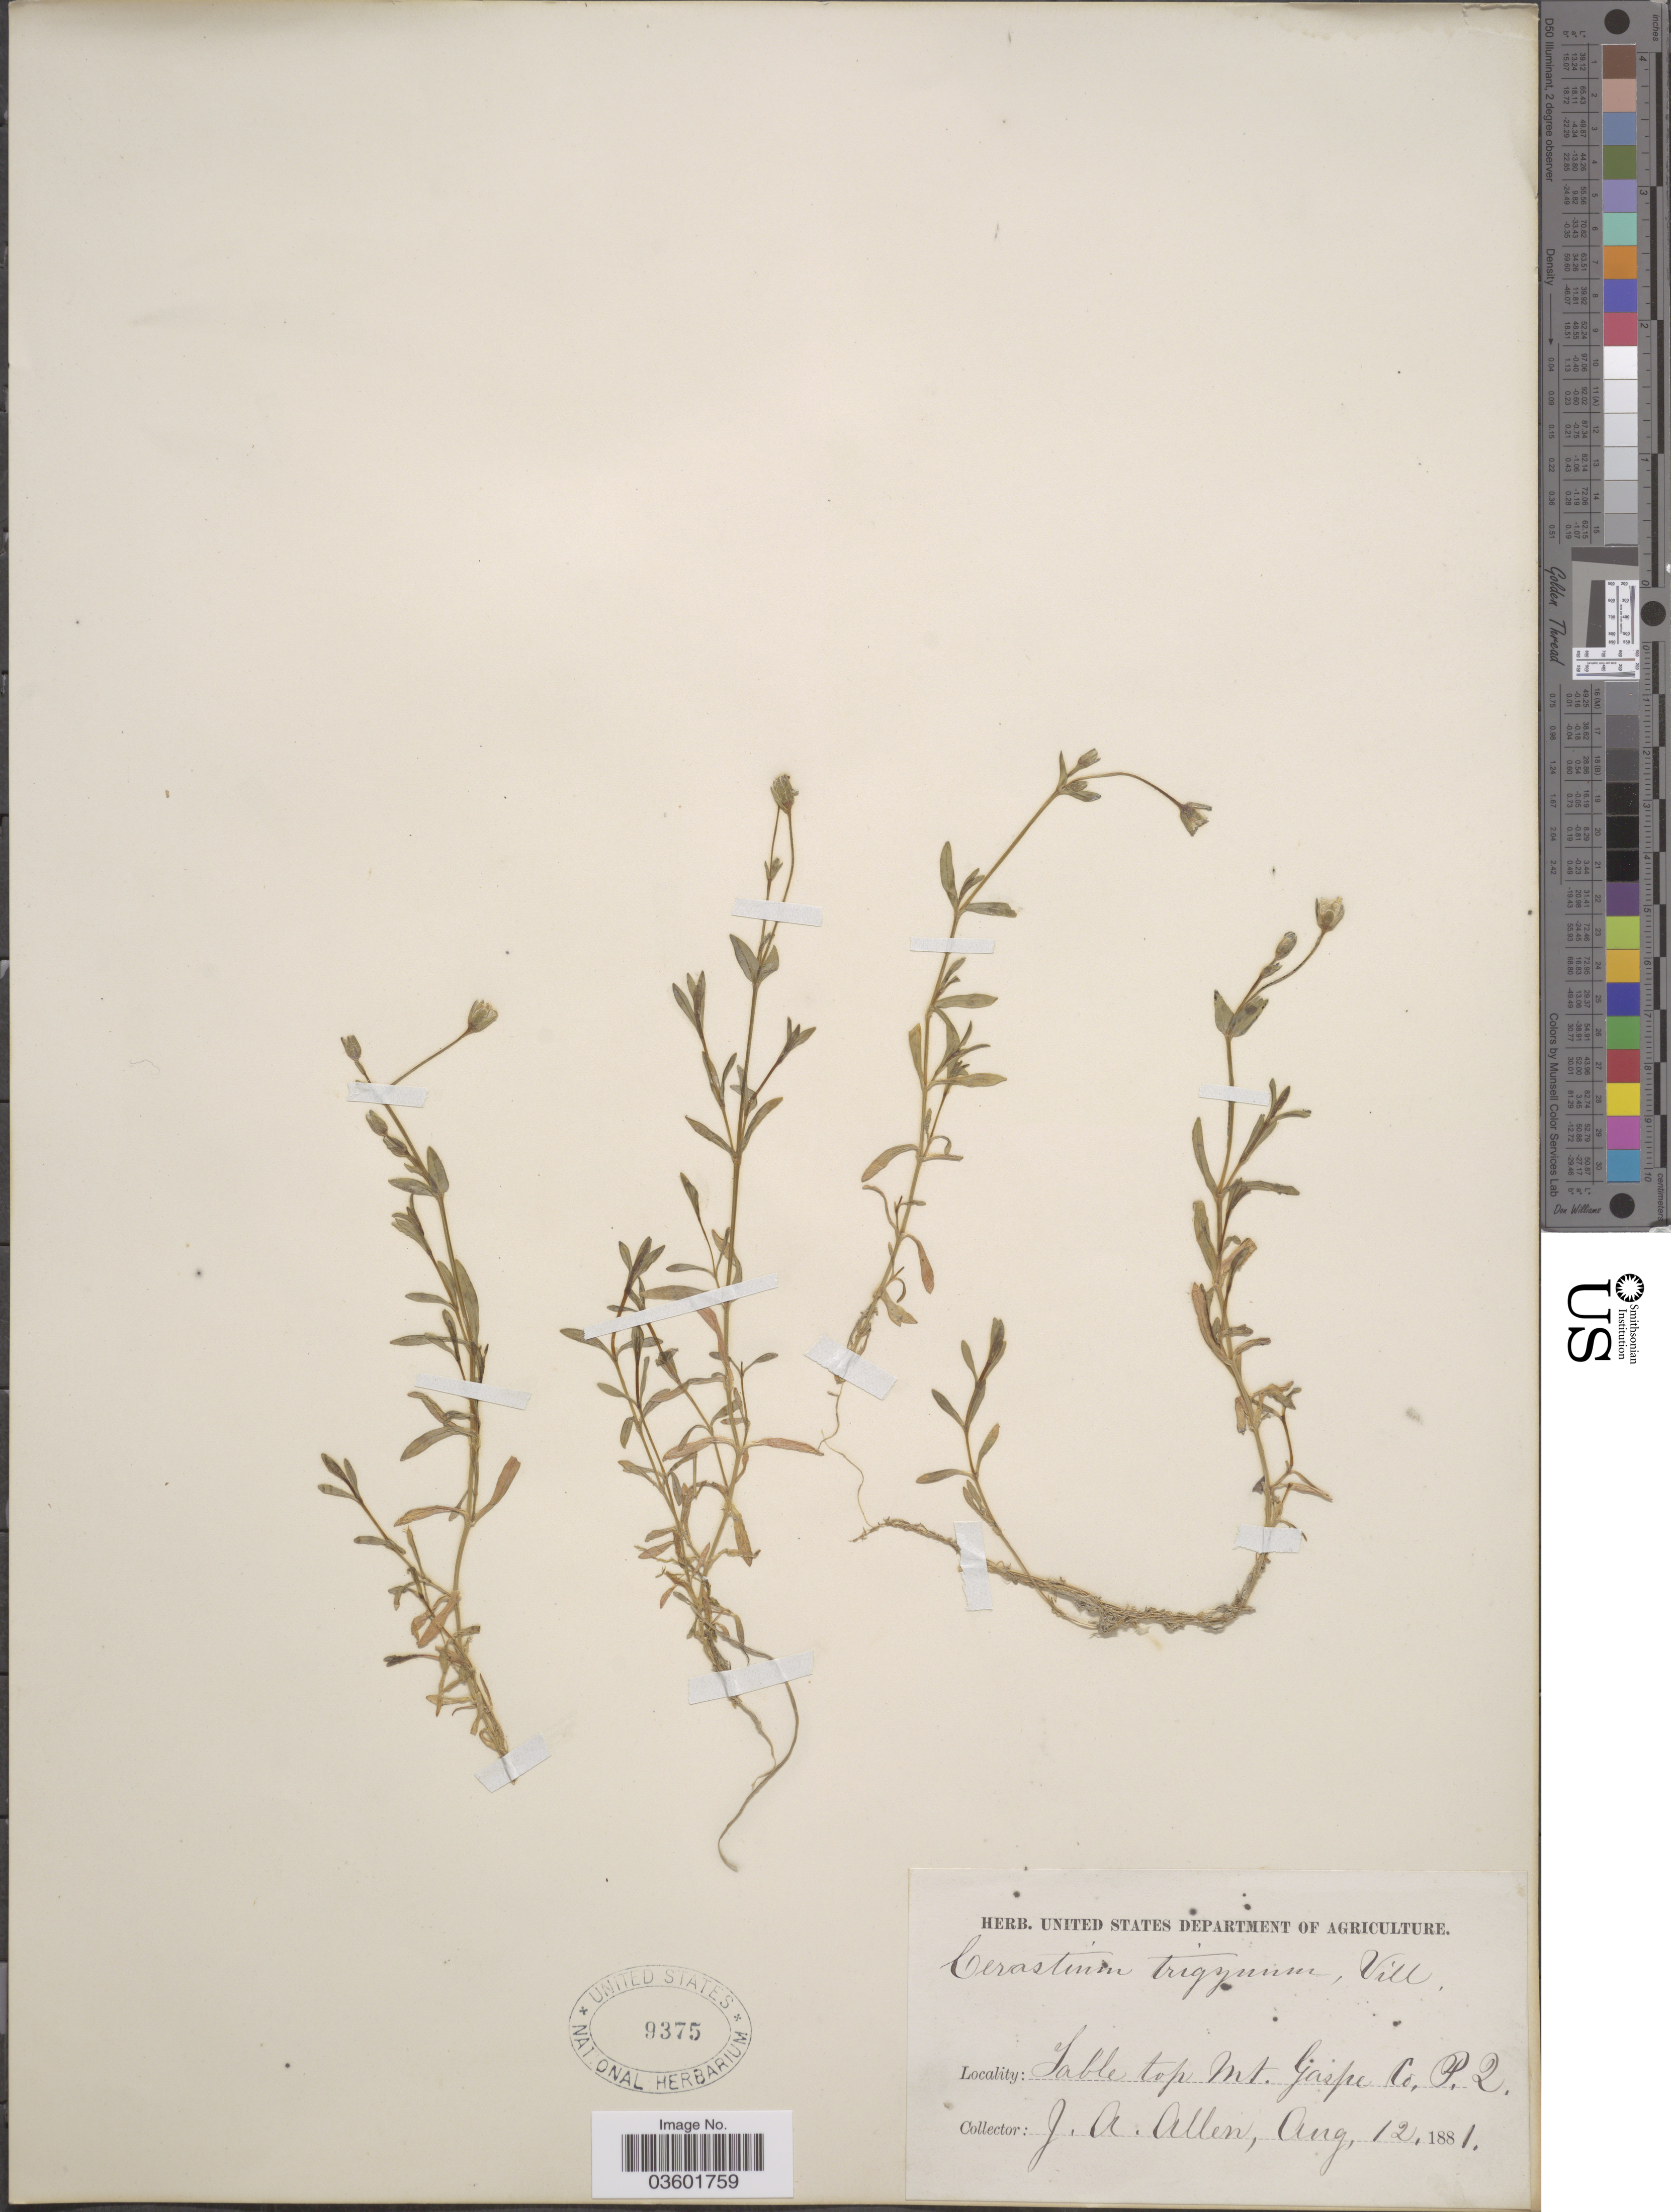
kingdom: Plantae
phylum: Tracheophyta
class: Magnoliopsida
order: Caryophyllales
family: Caryophyllaceae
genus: Cerastium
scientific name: Cerastium cerastoides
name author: (L.) Britton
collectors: J. Allen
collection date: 1881-08-12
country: Canada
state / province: Quebec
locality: Table top Mt. Gaspe Co. P.Q.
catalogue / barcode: US 9375